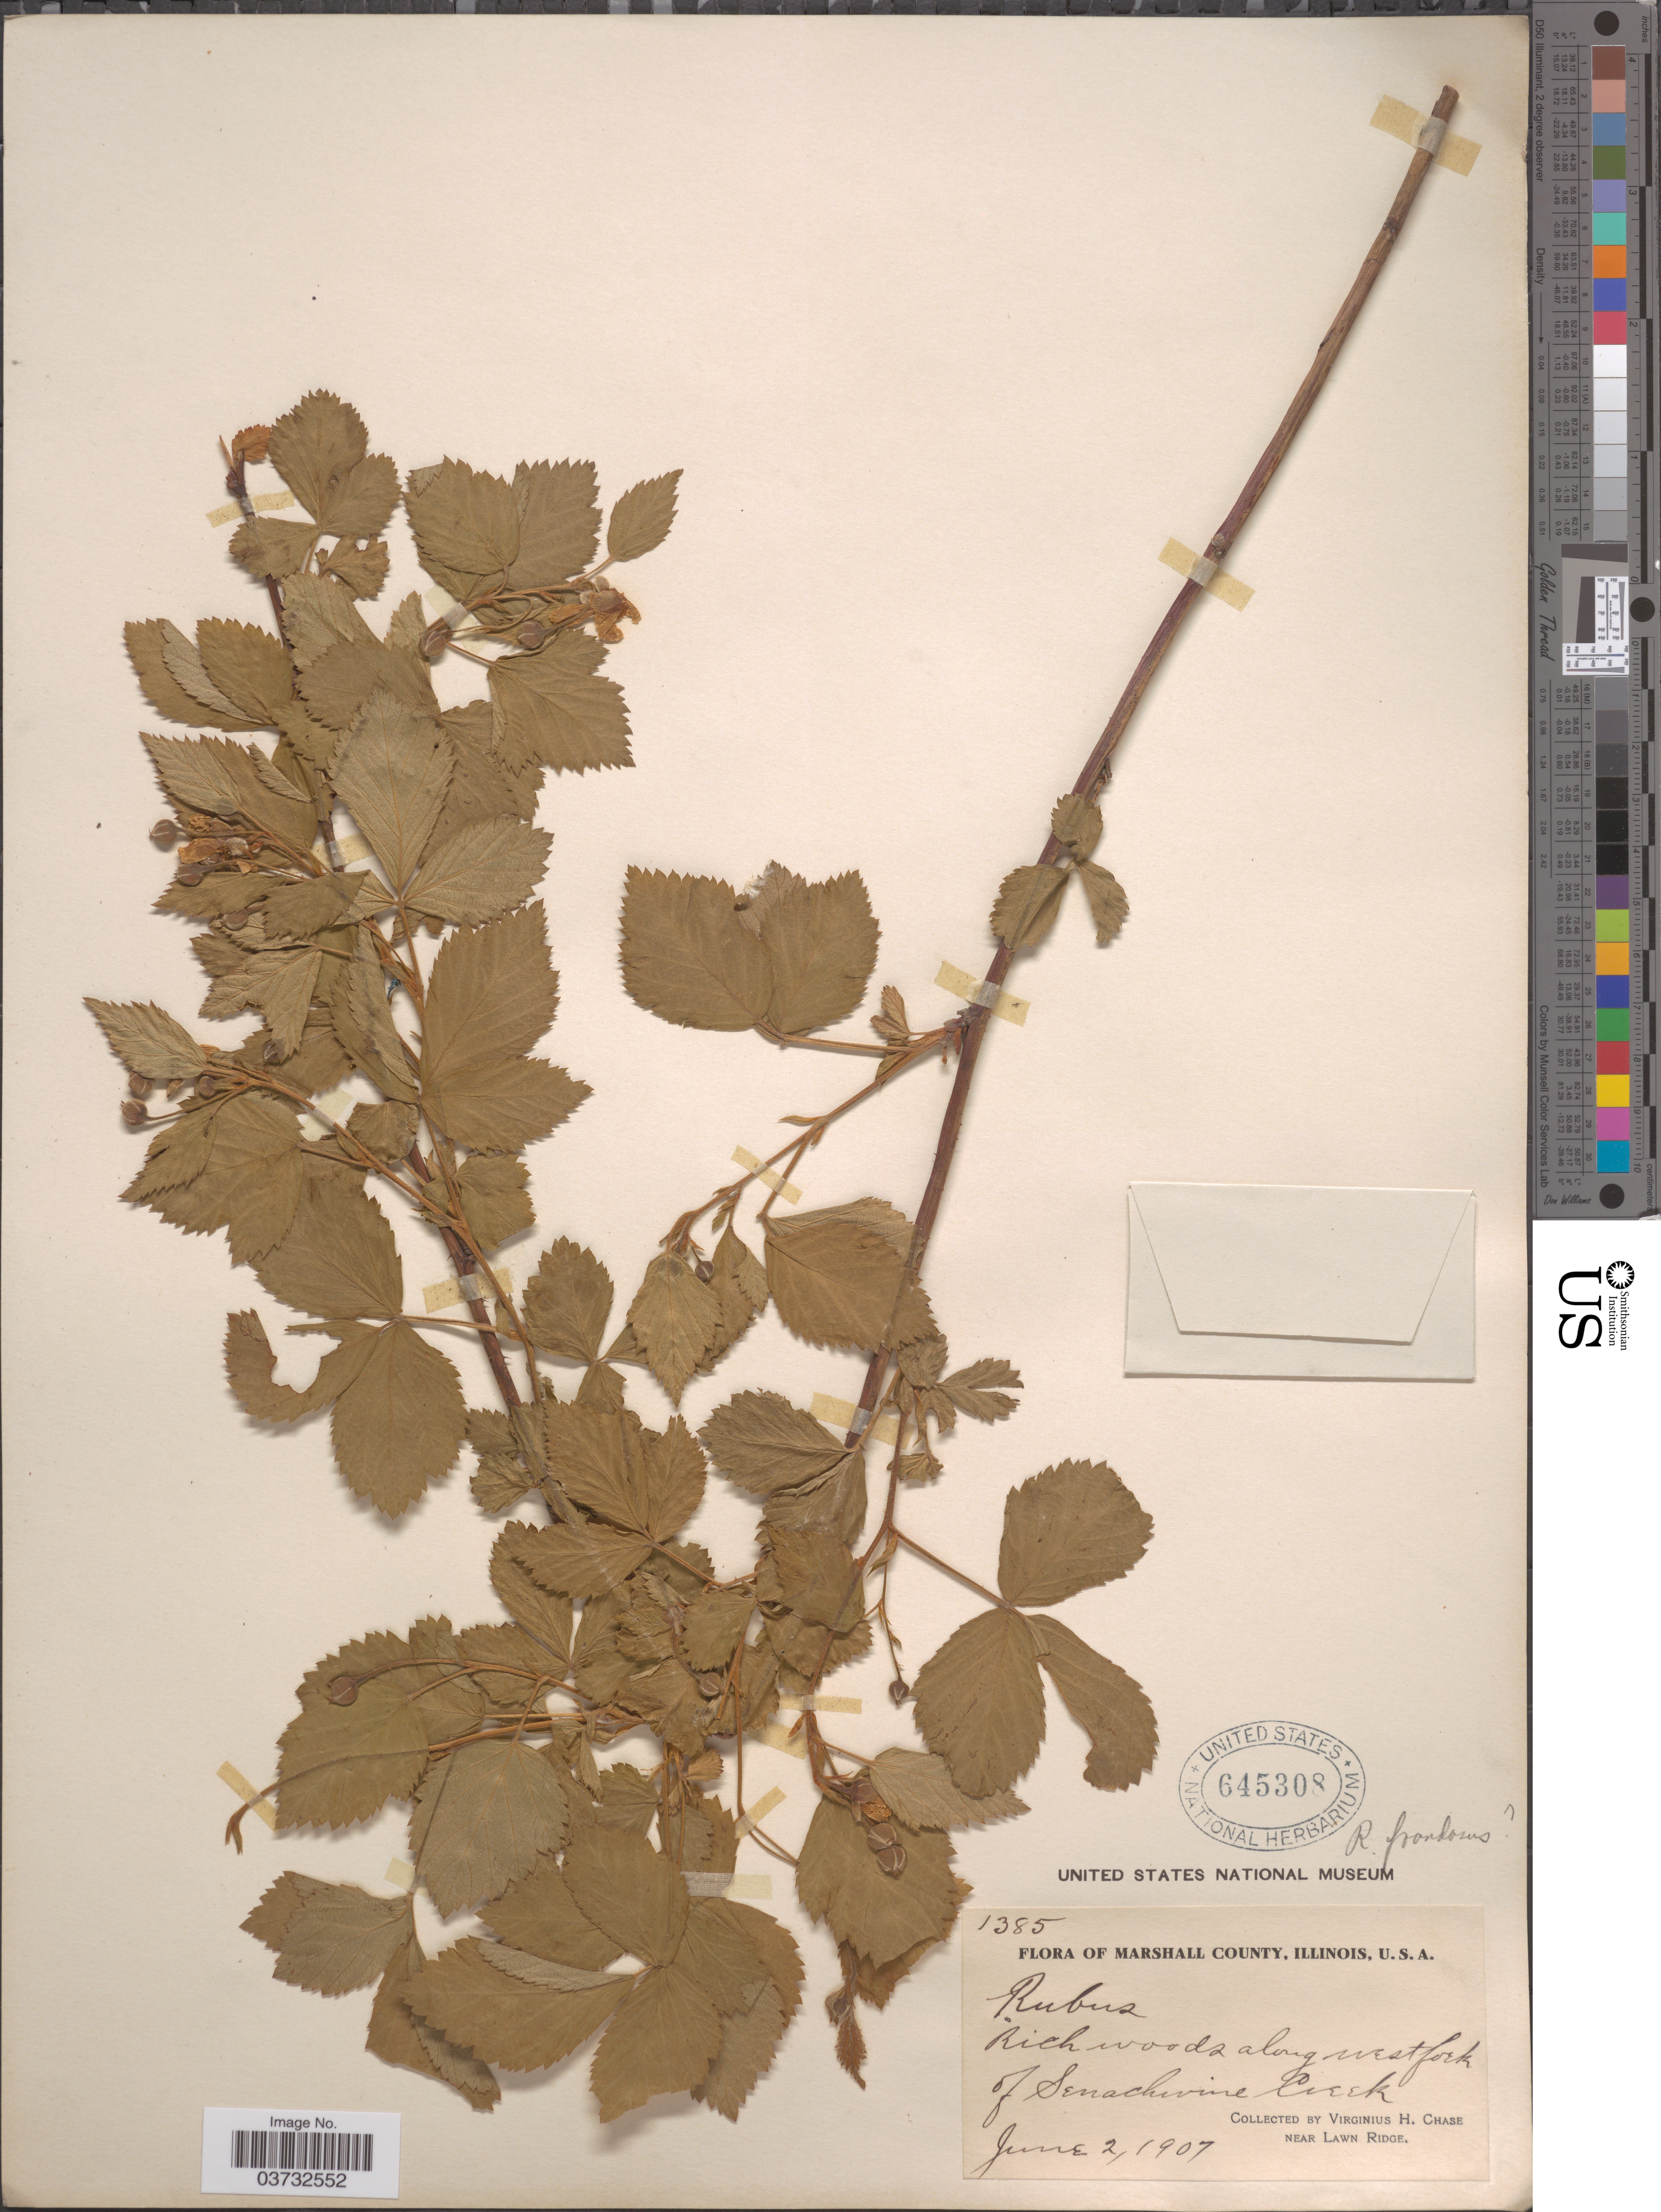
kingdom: Plantae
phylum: Tracheophyta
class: Magnoliopsida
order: Rosales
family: Rosaceae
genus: Rubus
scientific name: Rubus sp.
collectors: V. H. Chase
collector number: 1385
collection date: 1907-06-02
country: United States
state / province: Illinois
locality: Marshall County. Rich woods along Westfork of Senachwine Creek. Near Lawn Ridge.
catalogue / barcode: US 645308